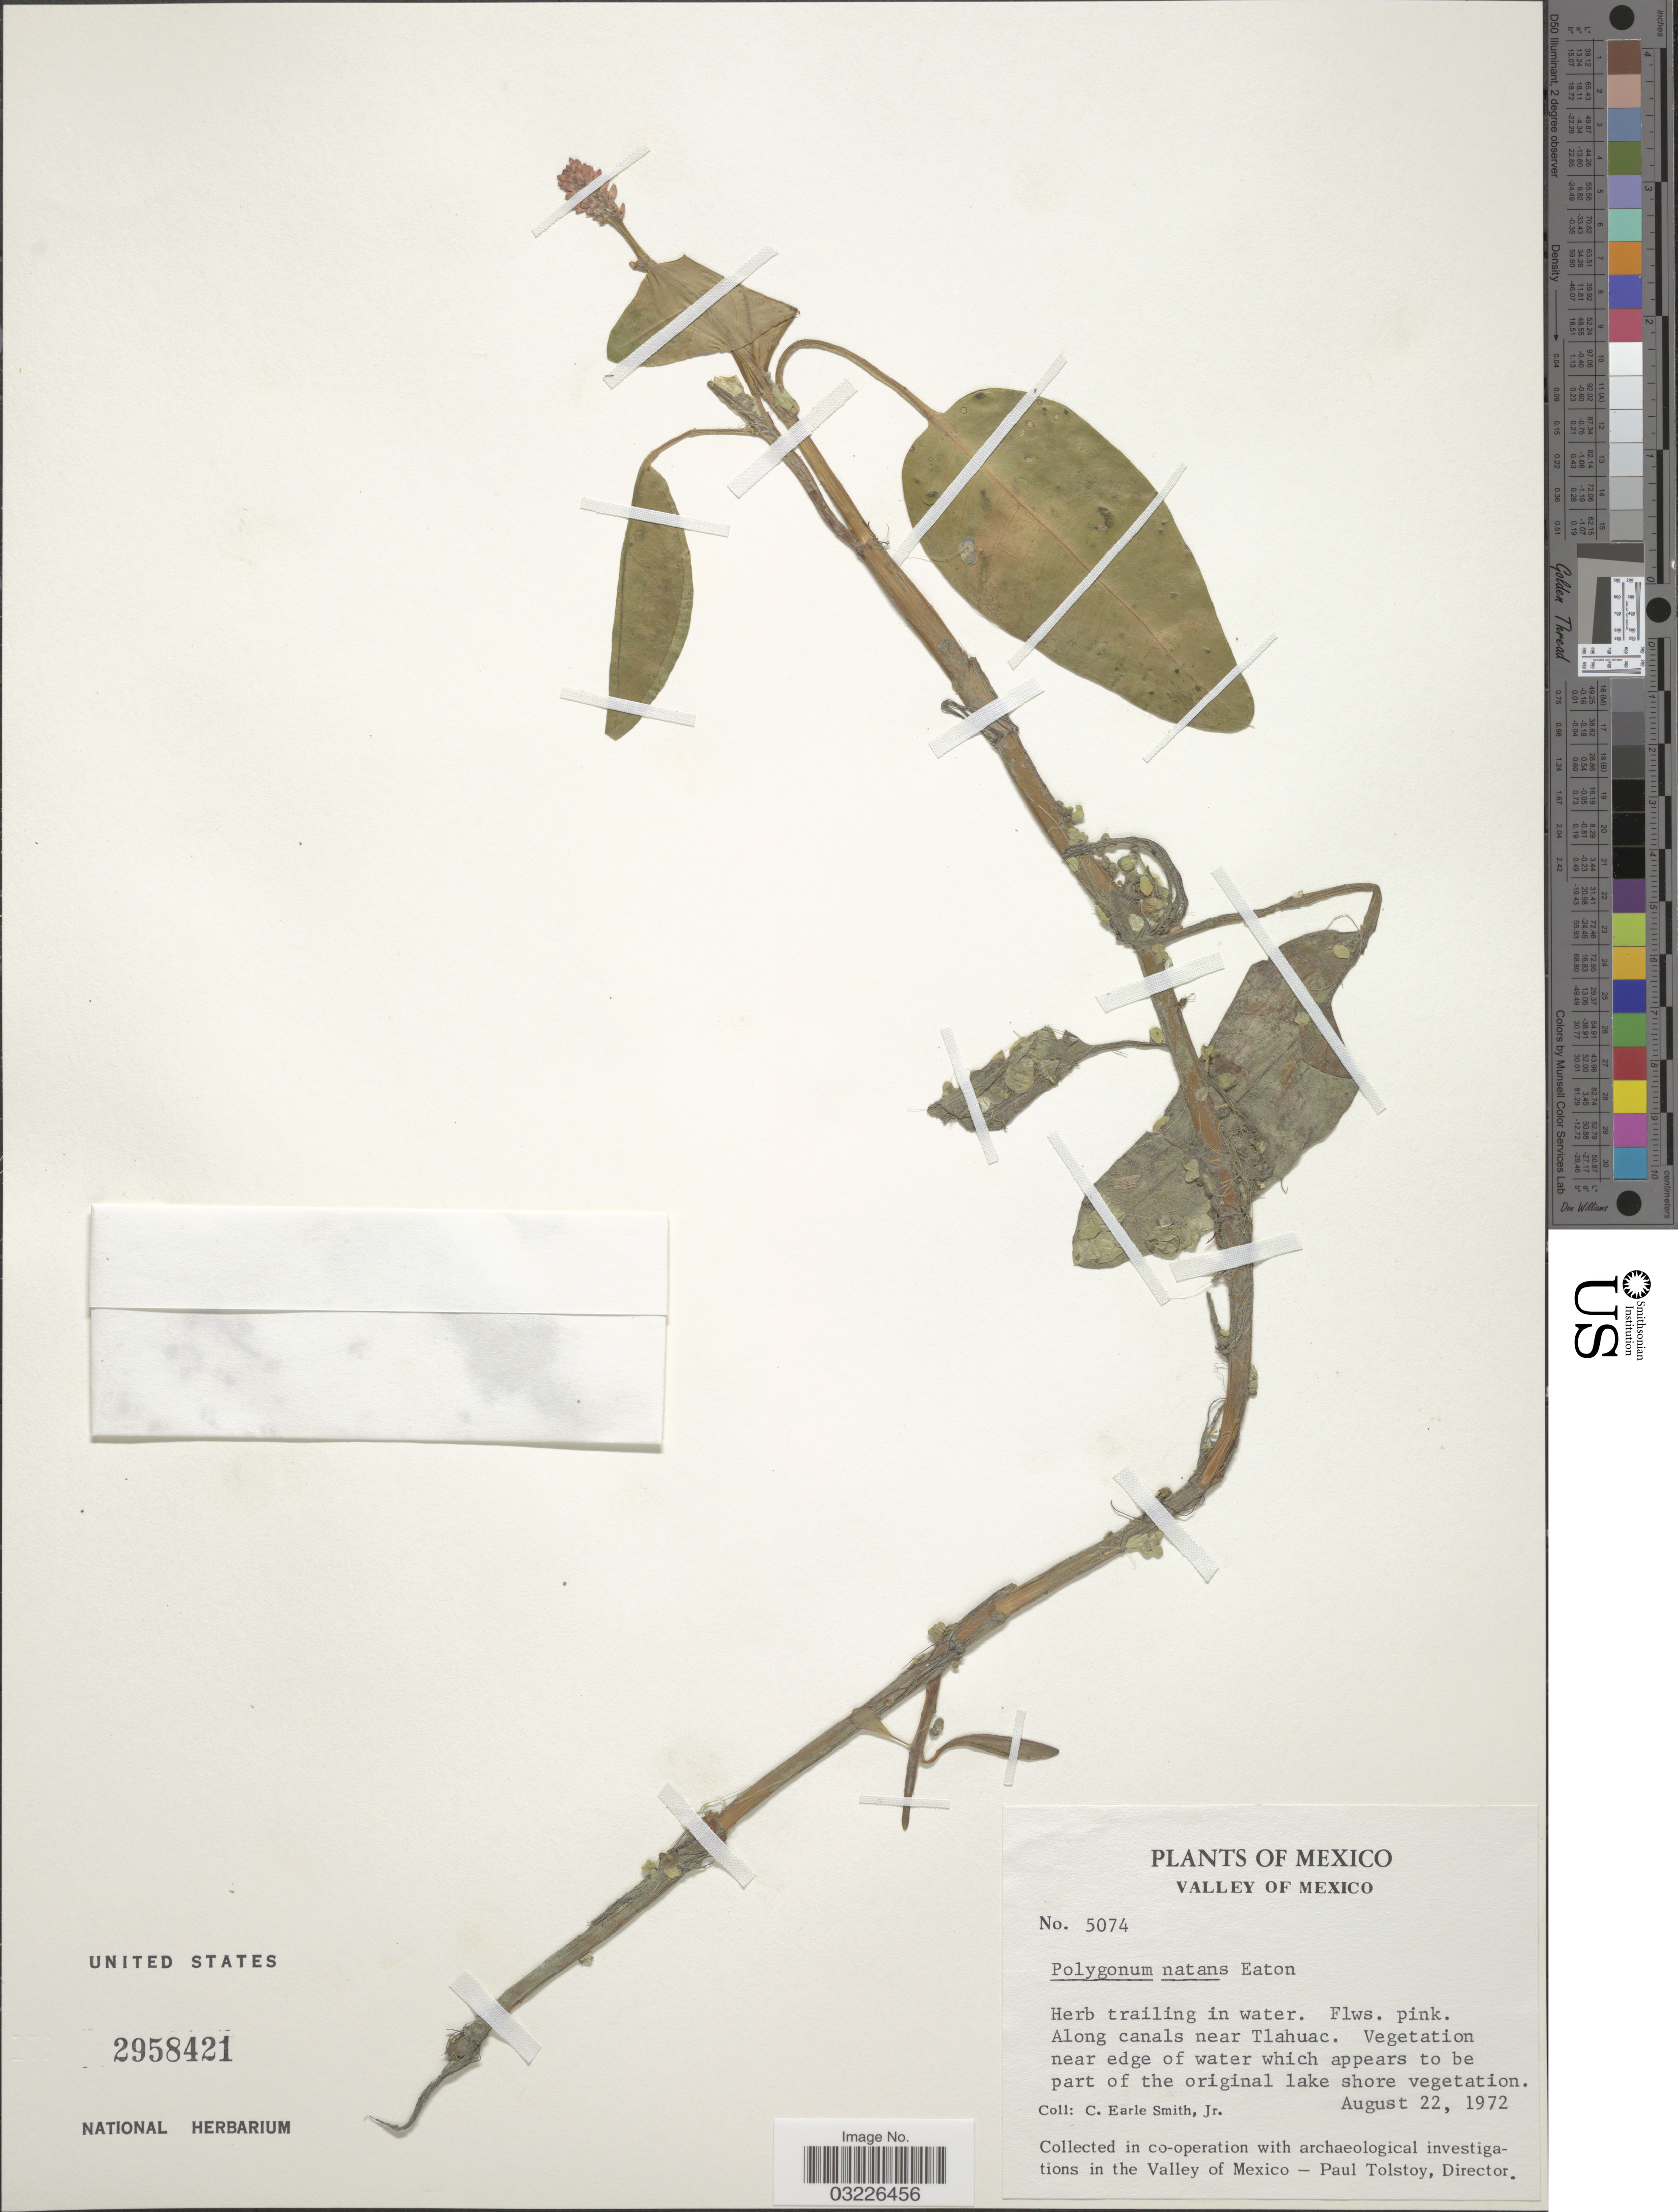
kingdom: Plantae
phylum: Tracheophyta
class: Magnoliopsida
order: Caryophyllales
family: Polygonaceae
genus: Polygonum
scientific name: Polygonum natans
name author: Eaton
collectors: C. E. Smith Jr.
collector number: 5074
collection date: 1972-08-22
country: Mexico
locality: Valley of Mexico. Along canals near Tlahuac.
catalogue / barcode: US 2958421